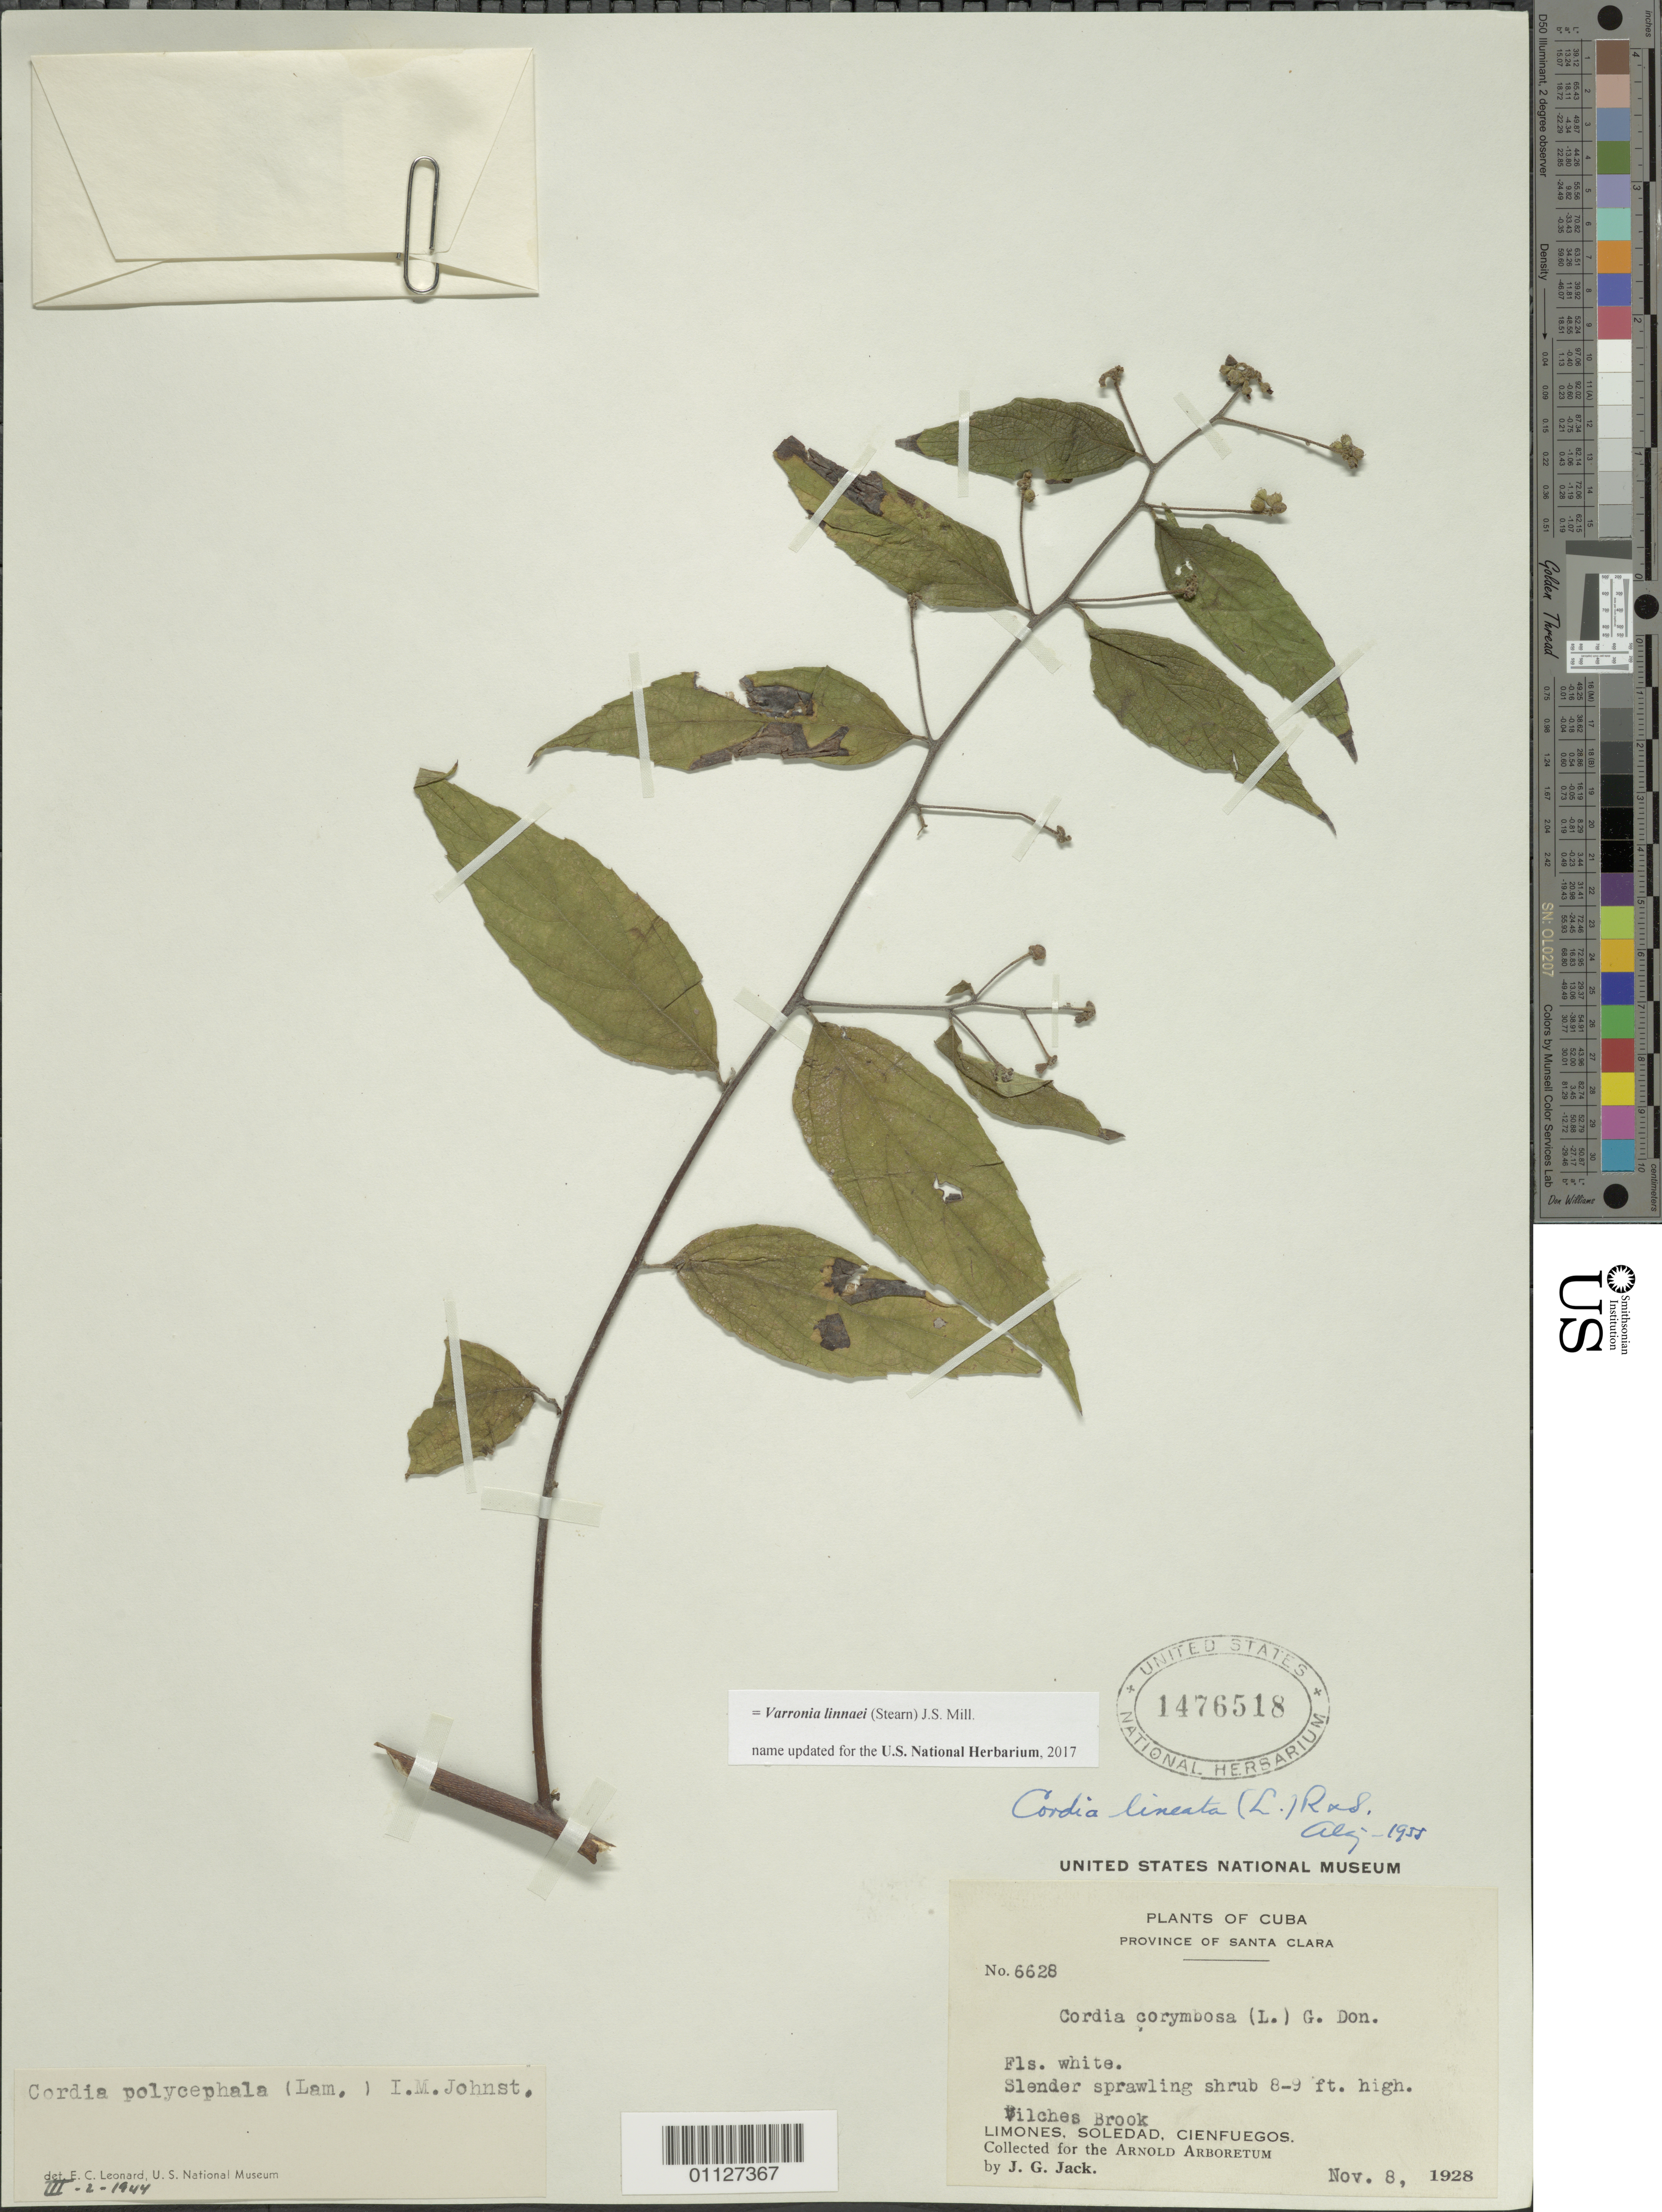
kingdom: Plantae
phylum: Tracheophyta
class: Magnoliopsida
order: Boraginales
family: Cordiaceae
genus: Varronia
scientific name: Varronia linnaei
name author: (Stearn) J.S. Mill.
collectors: J. G. Jack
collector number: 6628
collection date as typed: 08 Nov 1928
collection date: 1928-11-08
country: Cuba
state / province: Cienfuegos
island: Cuba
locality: Limones, Soledad: Vilches Brook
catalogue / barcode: US 1476518